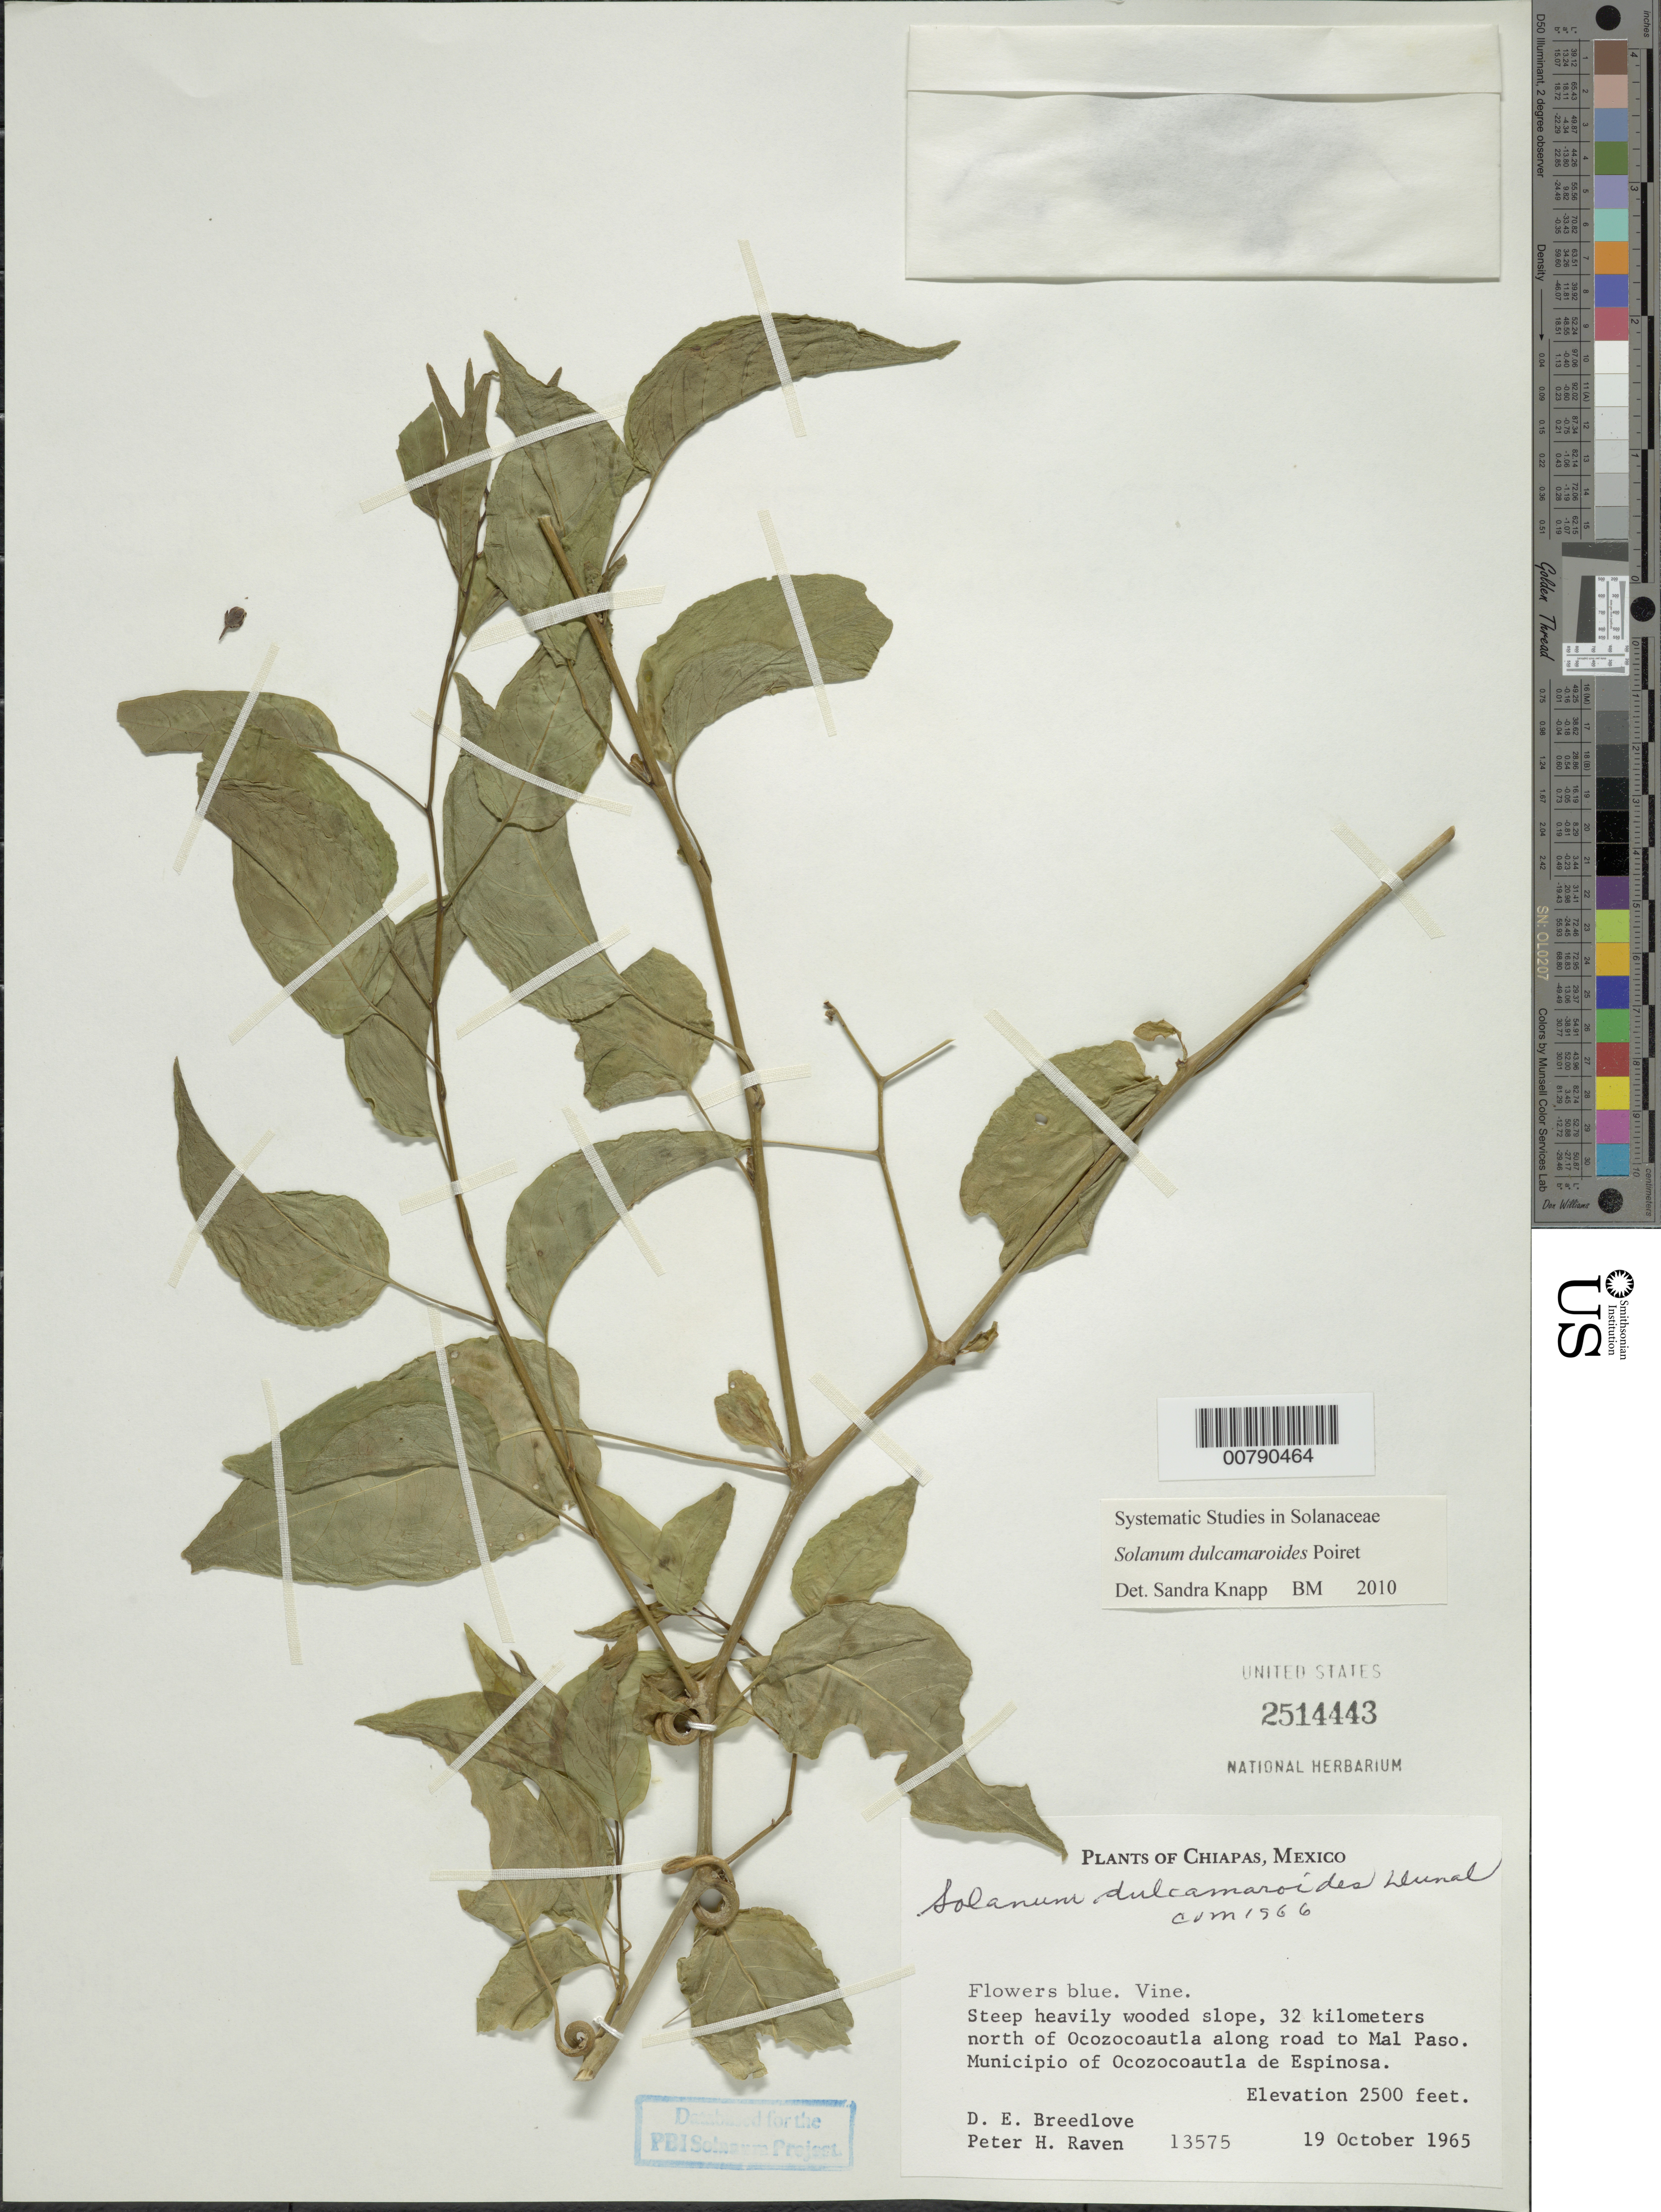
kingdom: Plantae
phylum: Tracheophyta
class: Magnoliopsida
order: Solanales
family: Solanaceae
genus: Solanum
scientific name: Solanum dulcamaroides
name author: Dunal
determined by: Knapp, S. D.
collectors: D. E. Breedlove & P. H. Raven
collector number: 13575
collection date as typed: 19 Oct 1965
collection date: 1965-10-19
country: Mexico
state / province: Chiapas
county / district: Ocozocoautla de Espinosa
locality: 32 Km N of Ocozocoautla along road to Mal Paso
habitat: steep heavily wooded slope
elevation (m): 762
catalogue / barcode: US 2514443